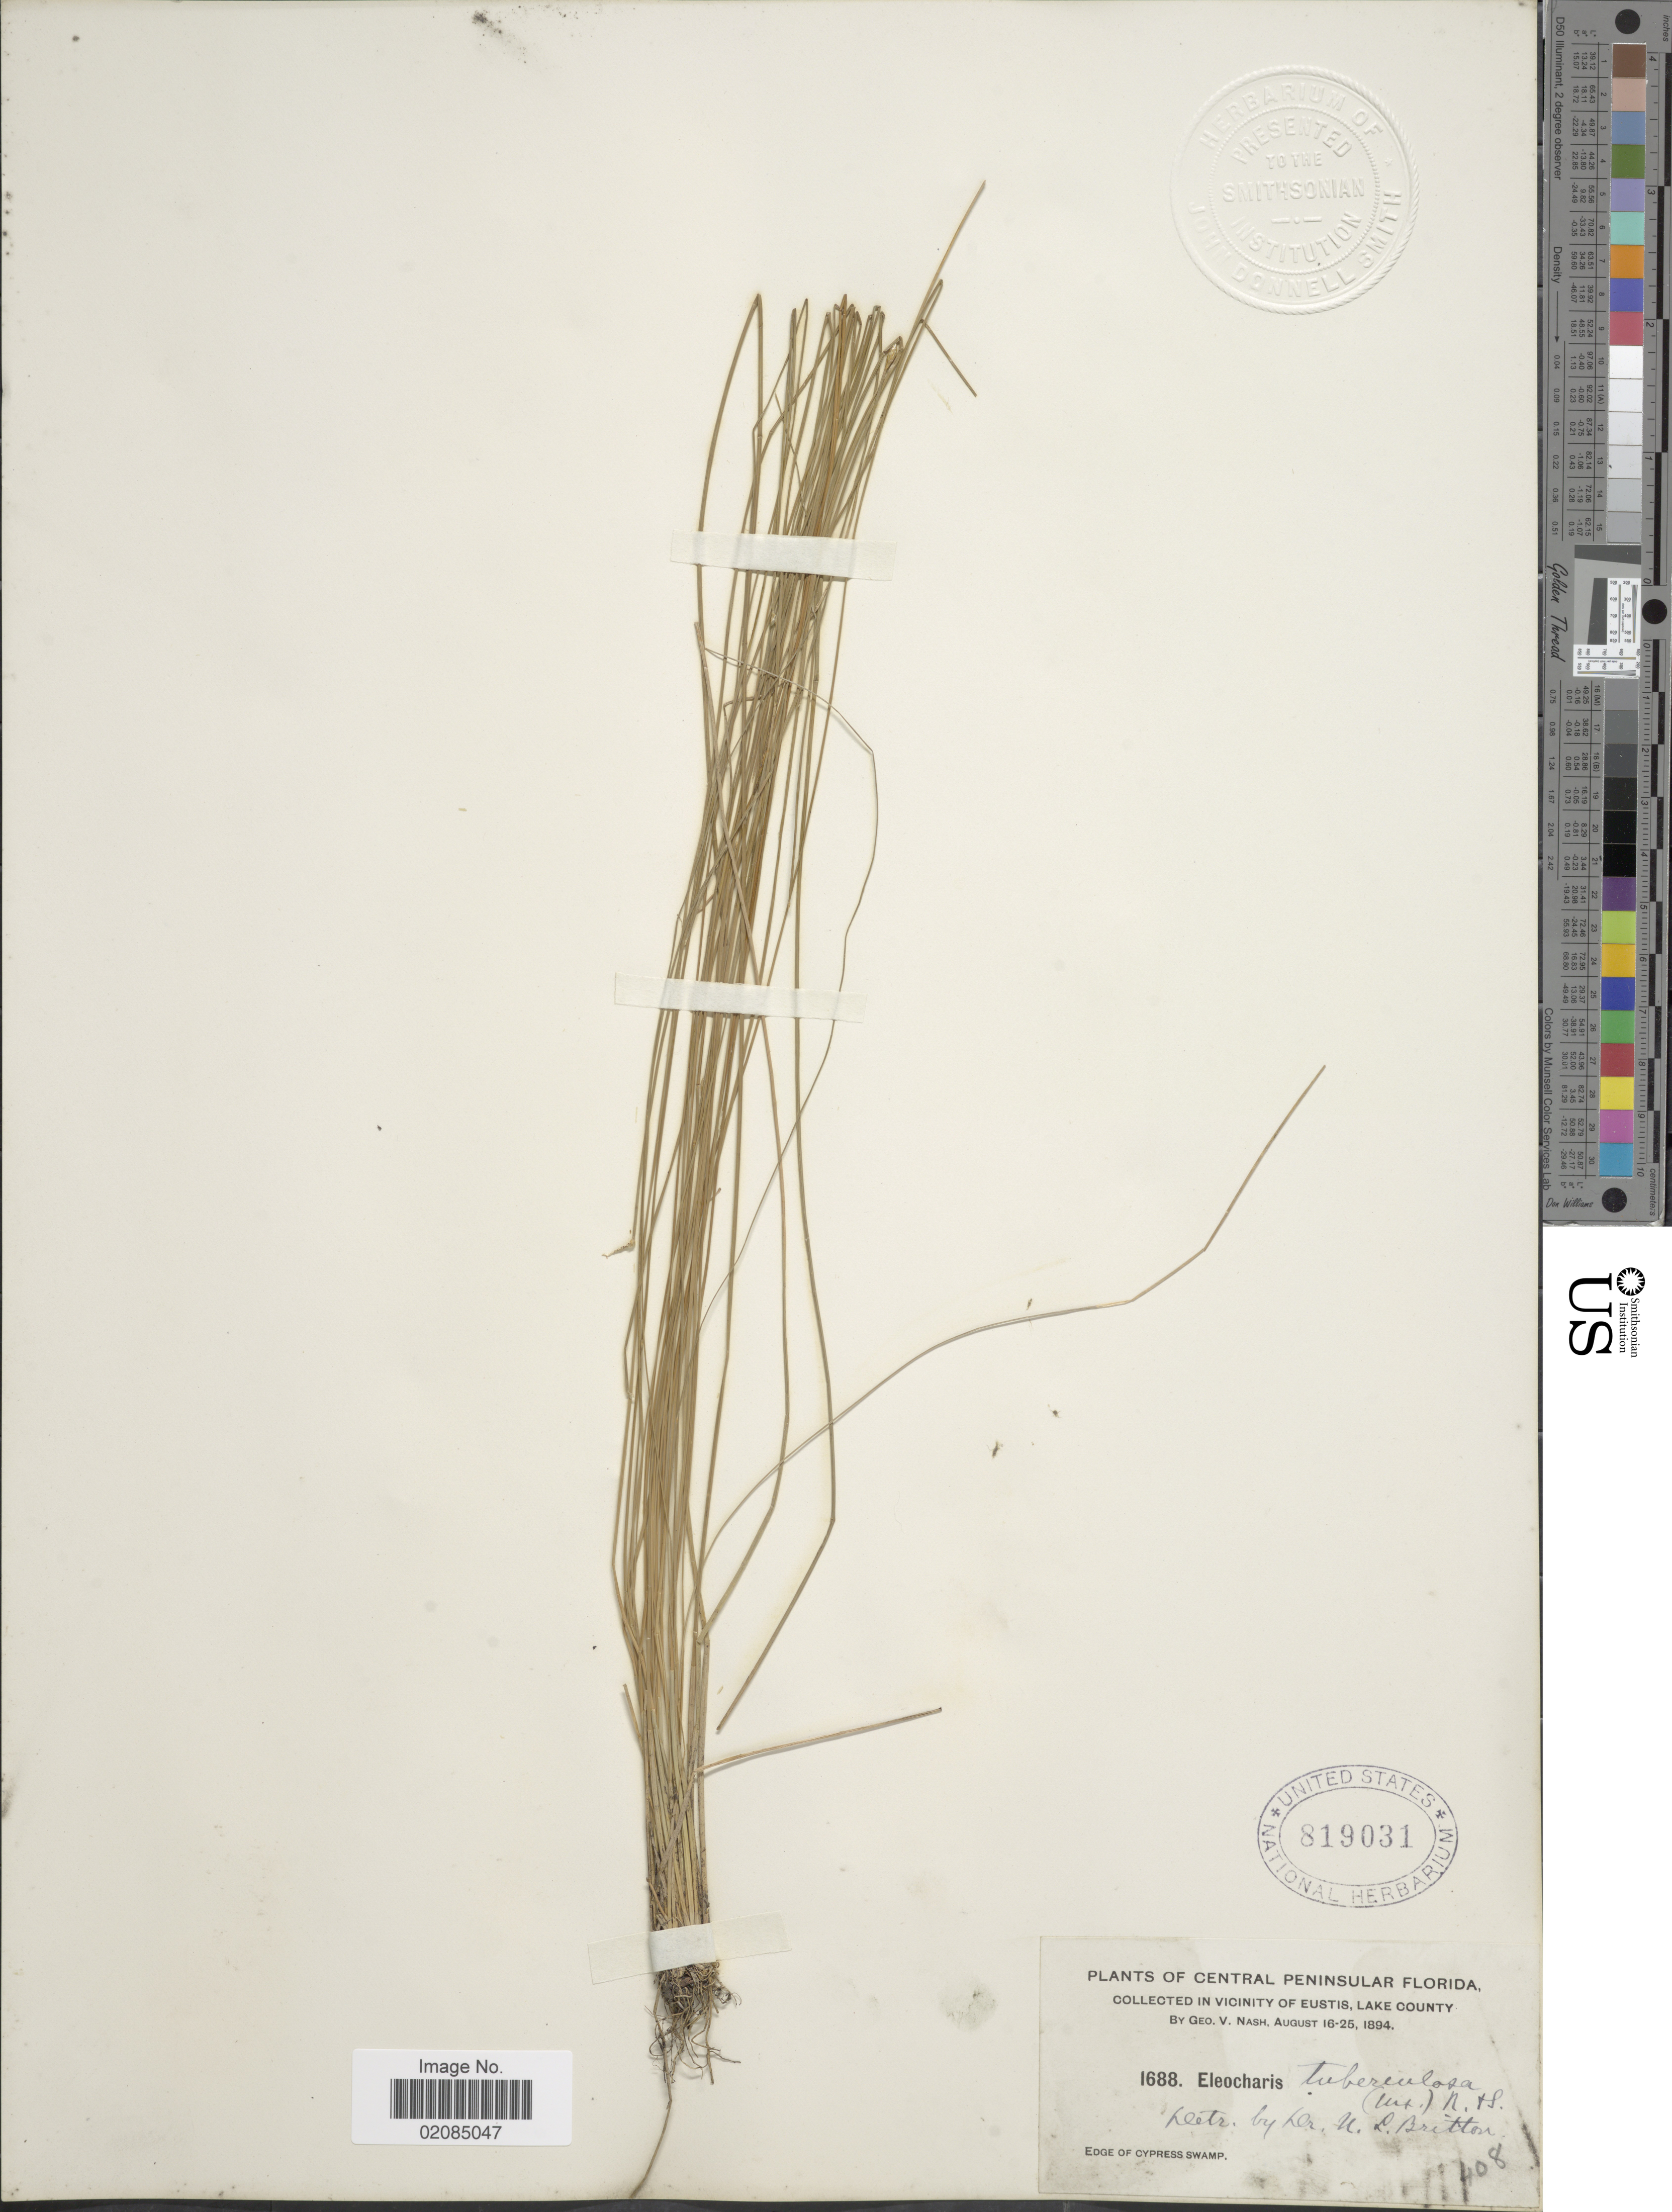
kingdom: Plantae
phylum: Tracheophyta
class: Liliopsida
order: Poales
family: Cyperaceae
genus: Eleocharis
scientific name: Eleocharis tuberculosa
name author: (Michx.) Roem. & Schult.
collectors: G. V. Nash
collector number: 1688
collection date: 1894-08-16/1894-08-25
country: United States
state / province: Florida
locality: Central Peninsular Florida, in vicinity of Eustis, Lake County, edge of Cypress Swamp.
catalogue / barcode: US 819031